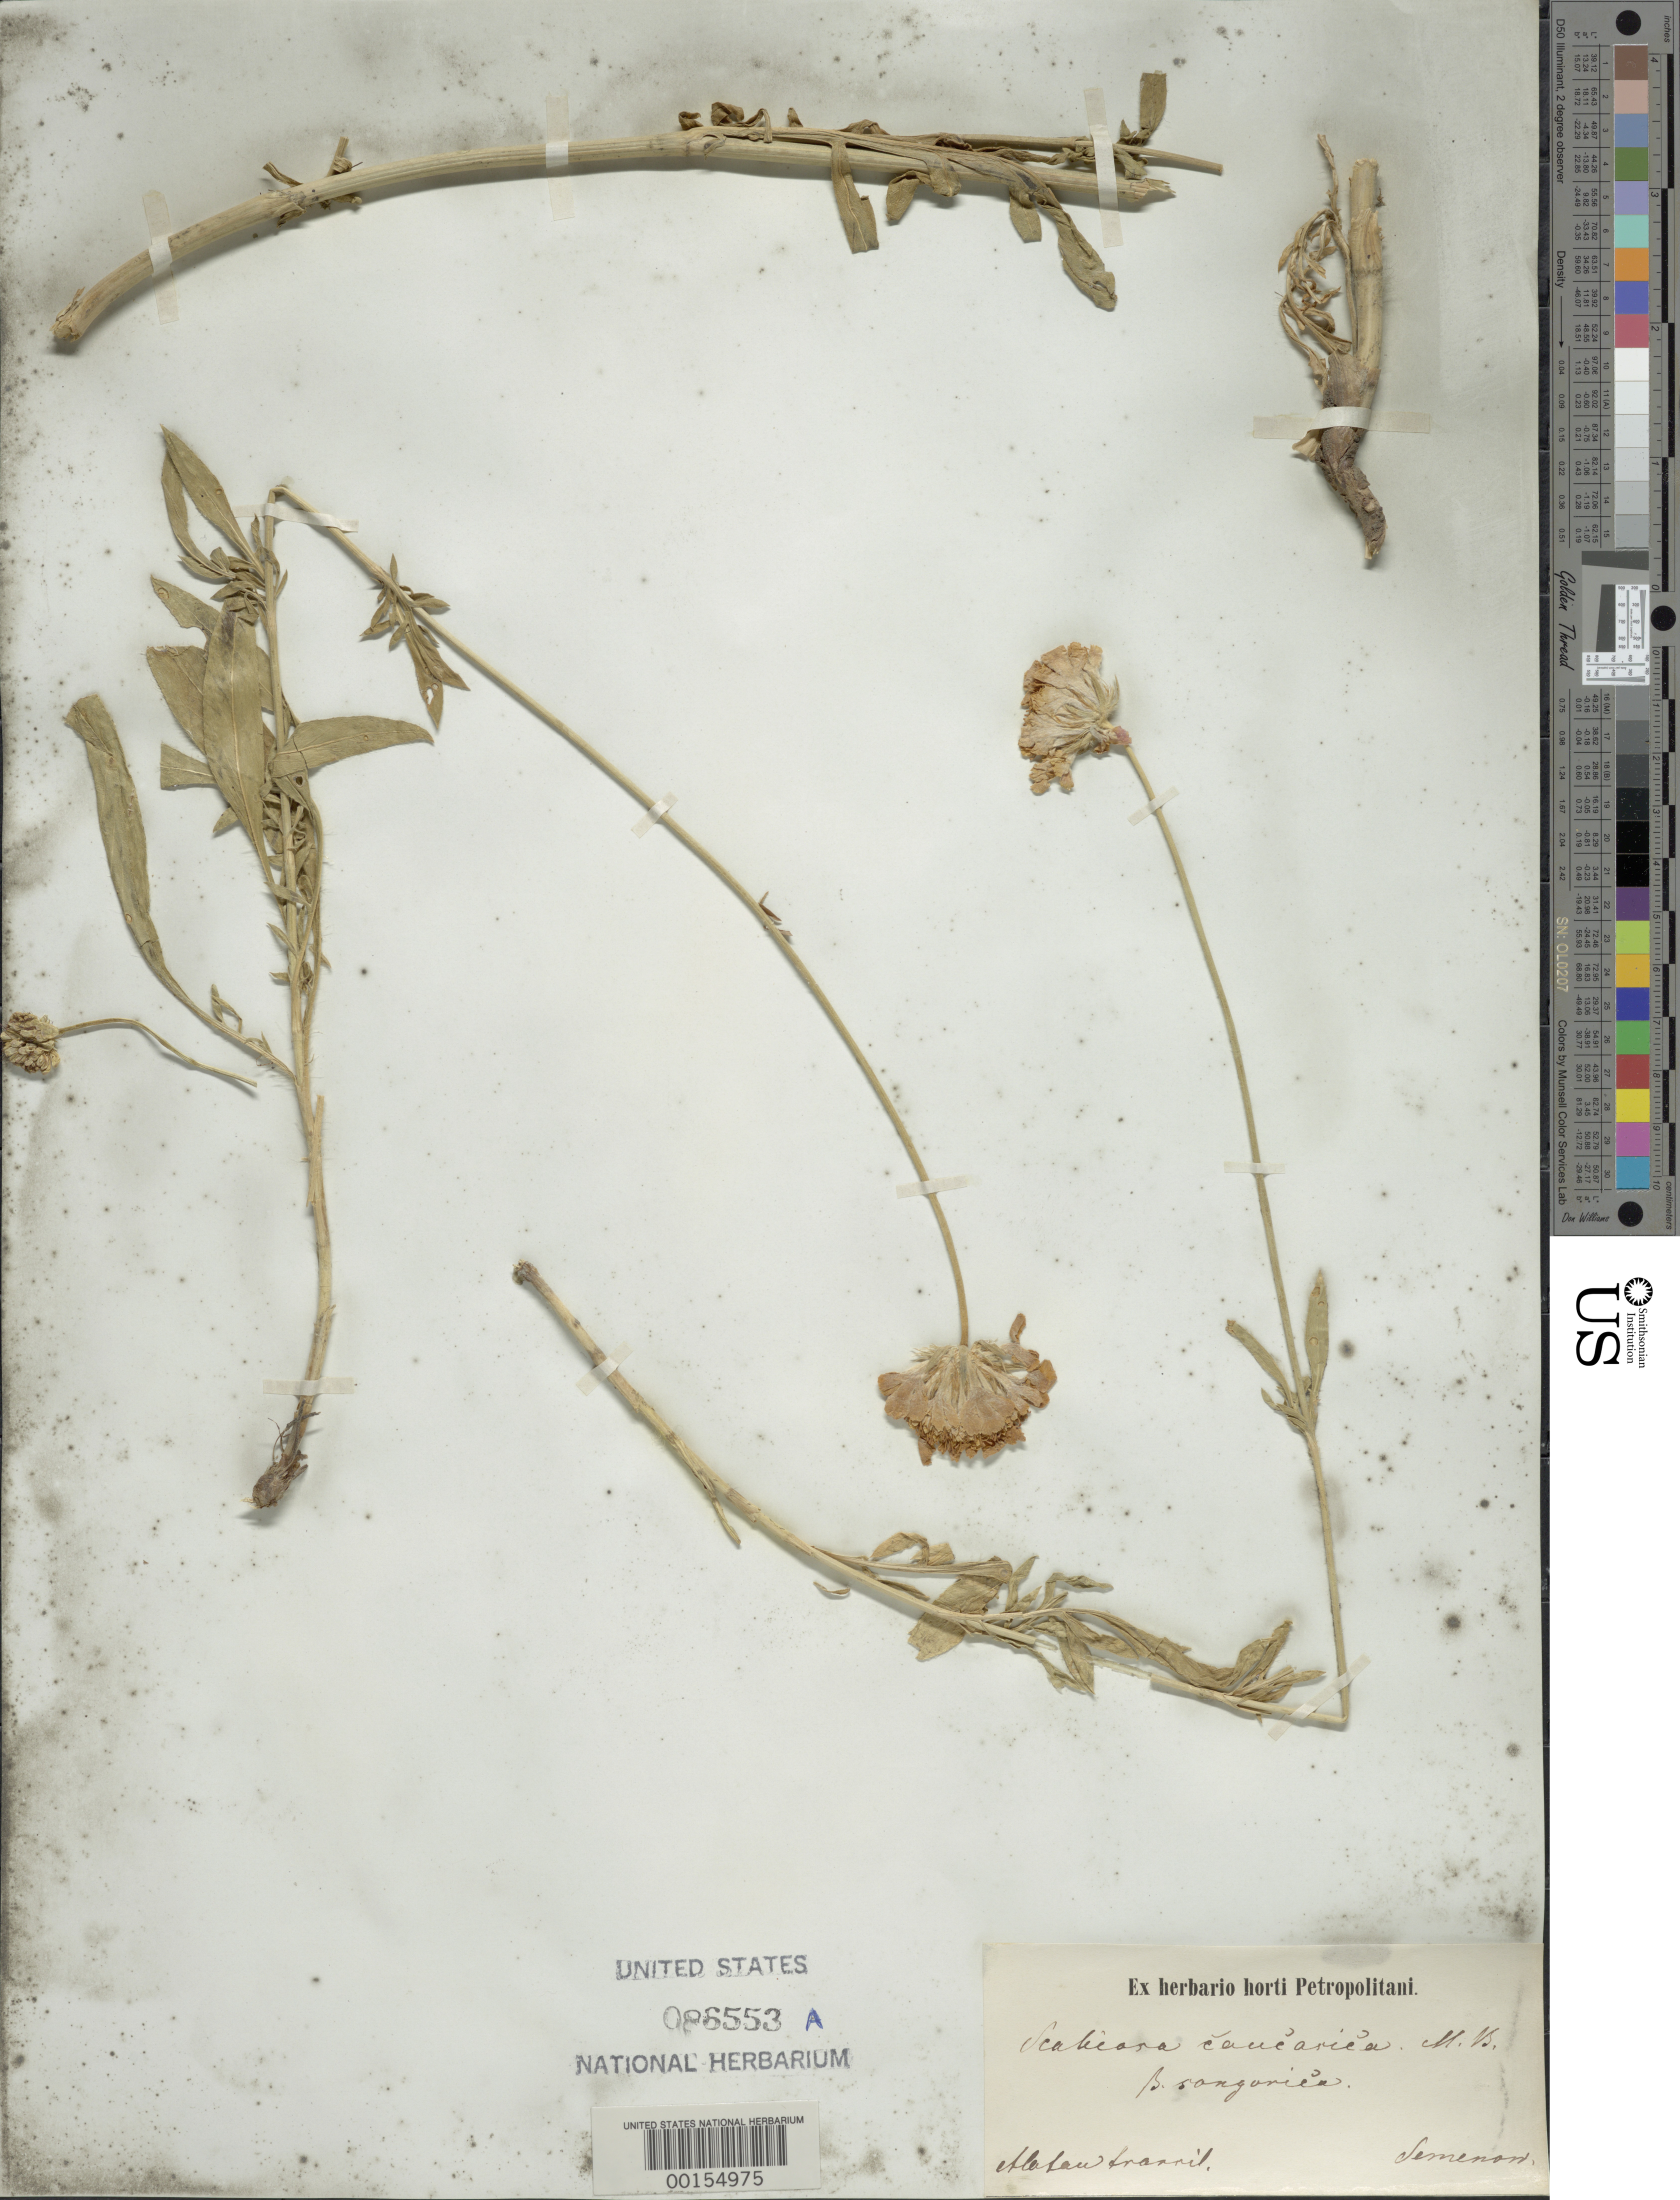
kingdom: Plantae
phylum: Tracheophyta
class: Magnoliopsida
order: Dipsacales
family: Caprifoliaceae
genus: Scabiosa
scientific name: Scabiosa caucasica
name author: M. Bieb.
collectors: -- Semenov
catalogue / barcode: US 86553A